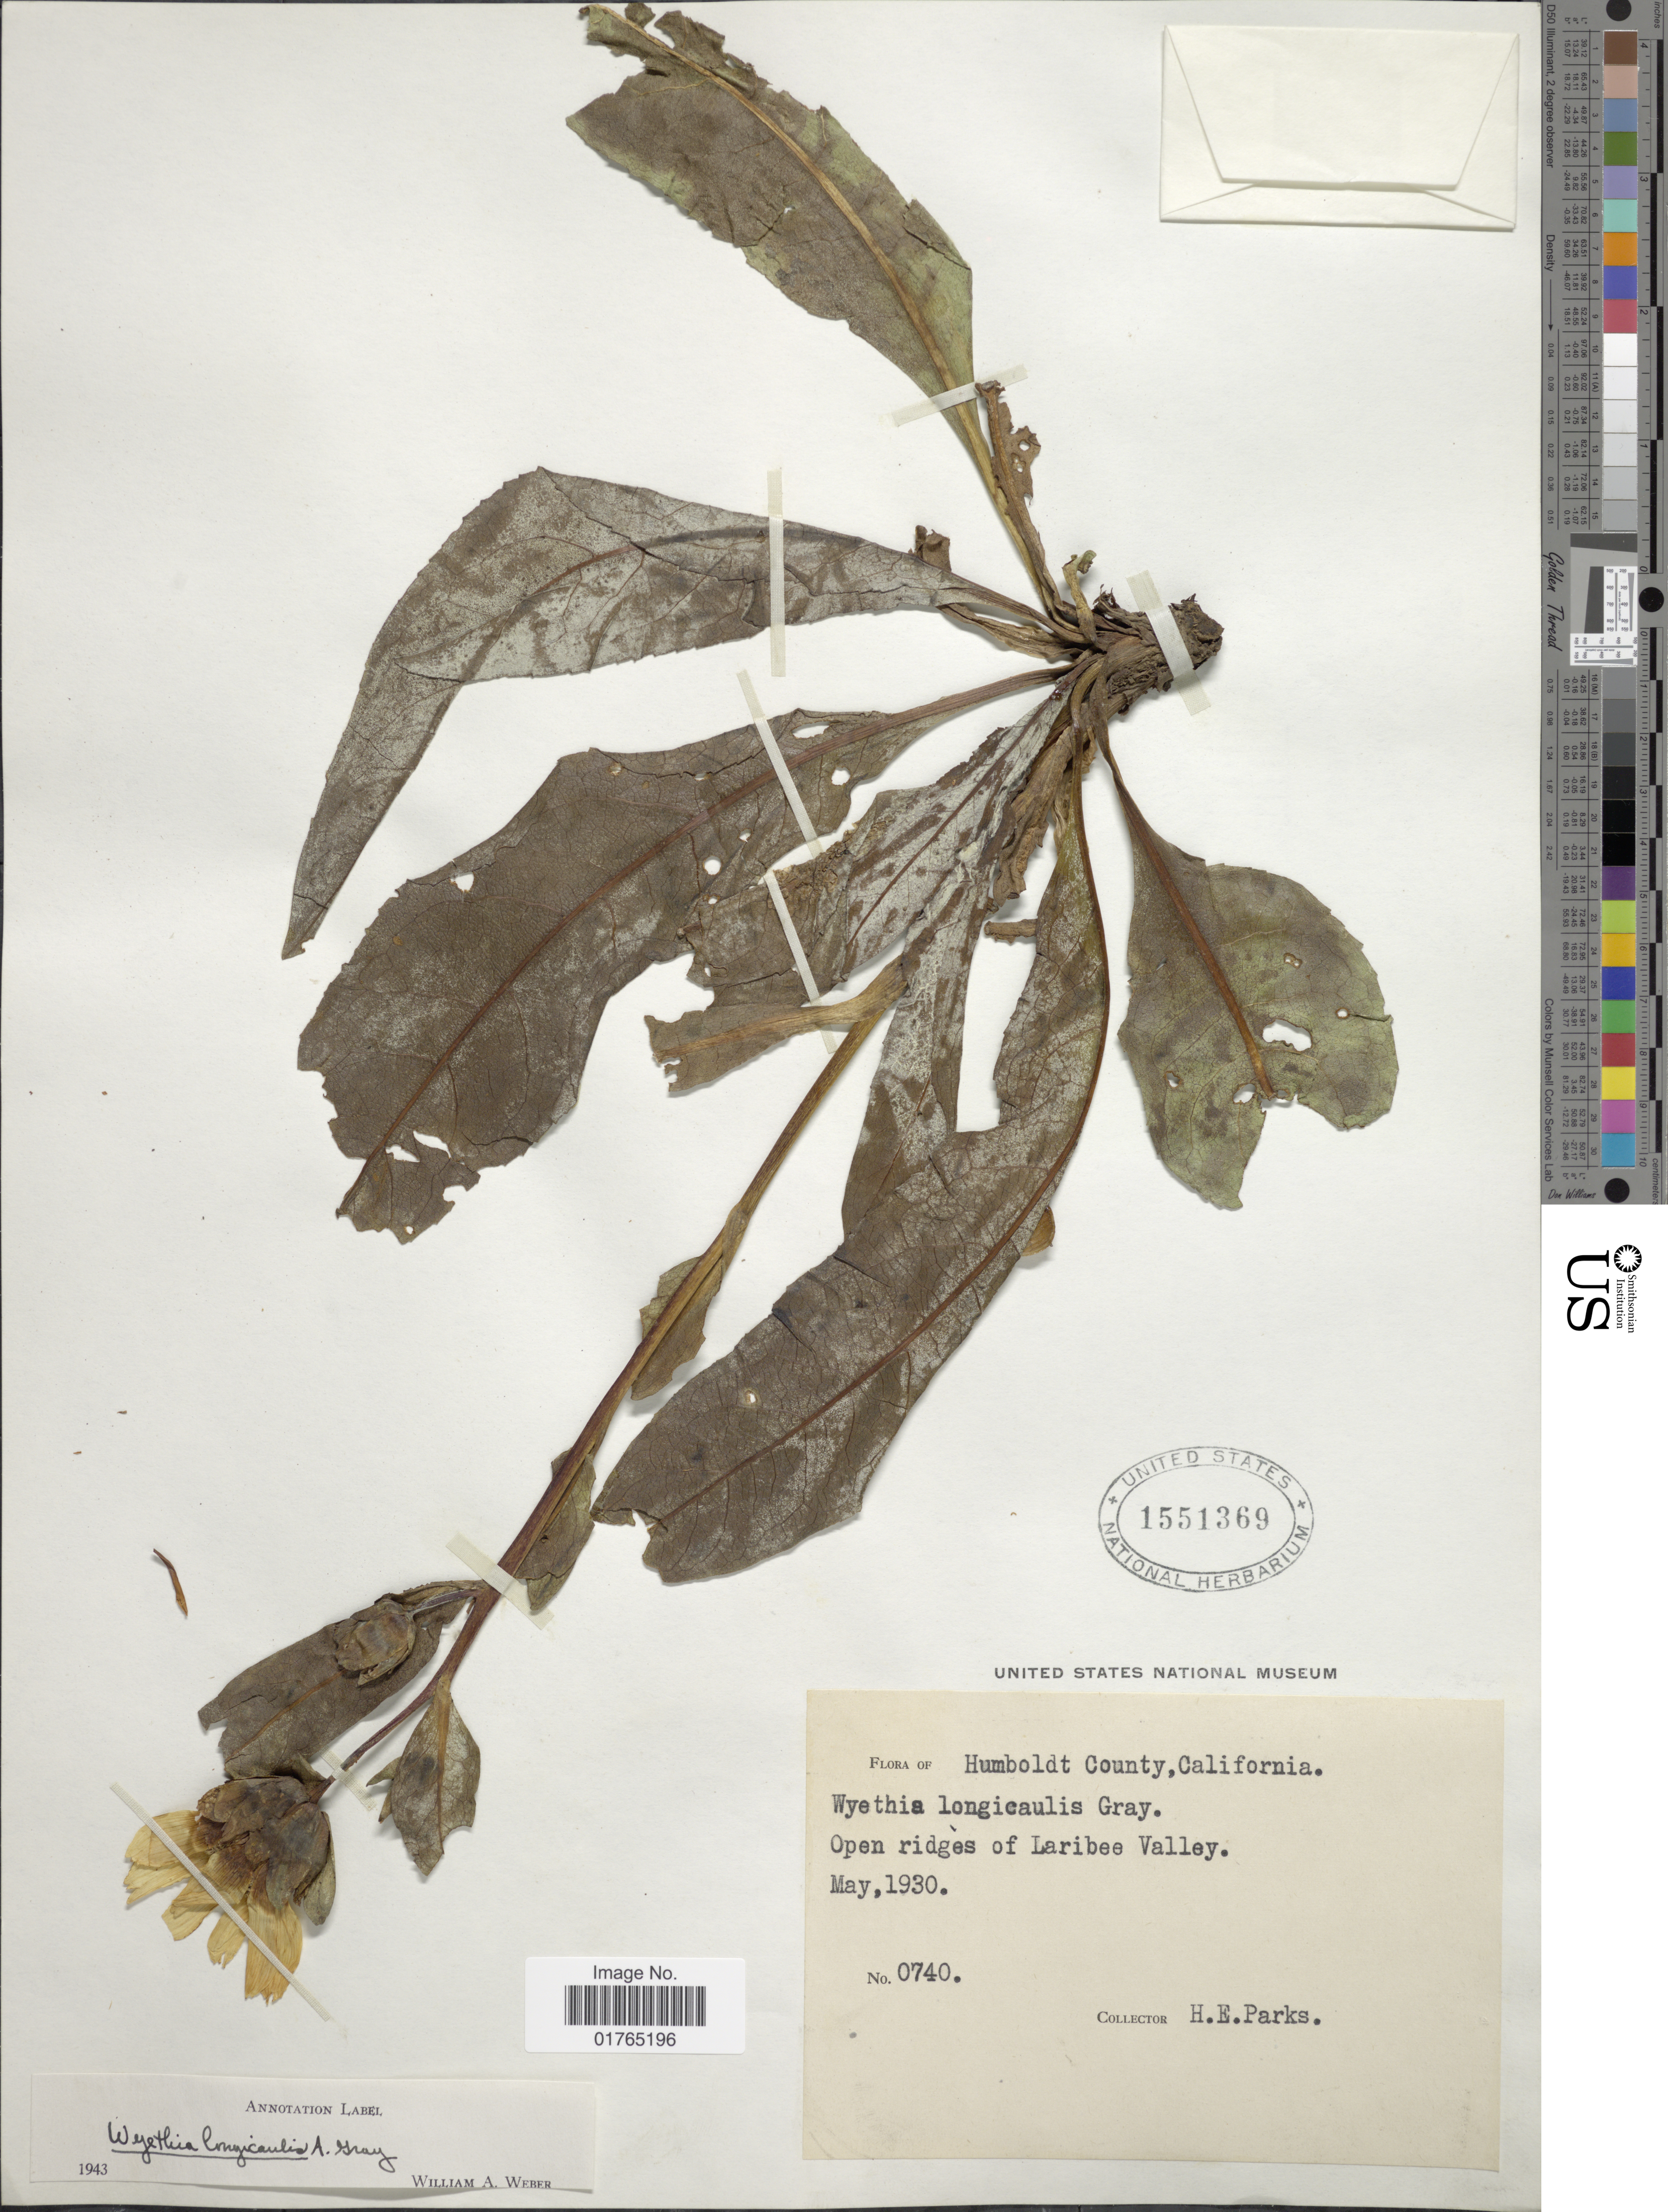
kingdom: Plantae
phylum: Tracheophyta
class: Magnoliopsida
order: Asterales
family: Asteraceae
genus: Wyethia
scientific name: Wyethia longicaulis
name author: A. Gray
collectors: H. E. Parks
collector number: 0740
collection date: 1930-05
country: United States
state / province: California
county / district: Humboldt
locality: Humboldt County, open ridges of Laribee Valley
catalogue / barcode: US 1551369